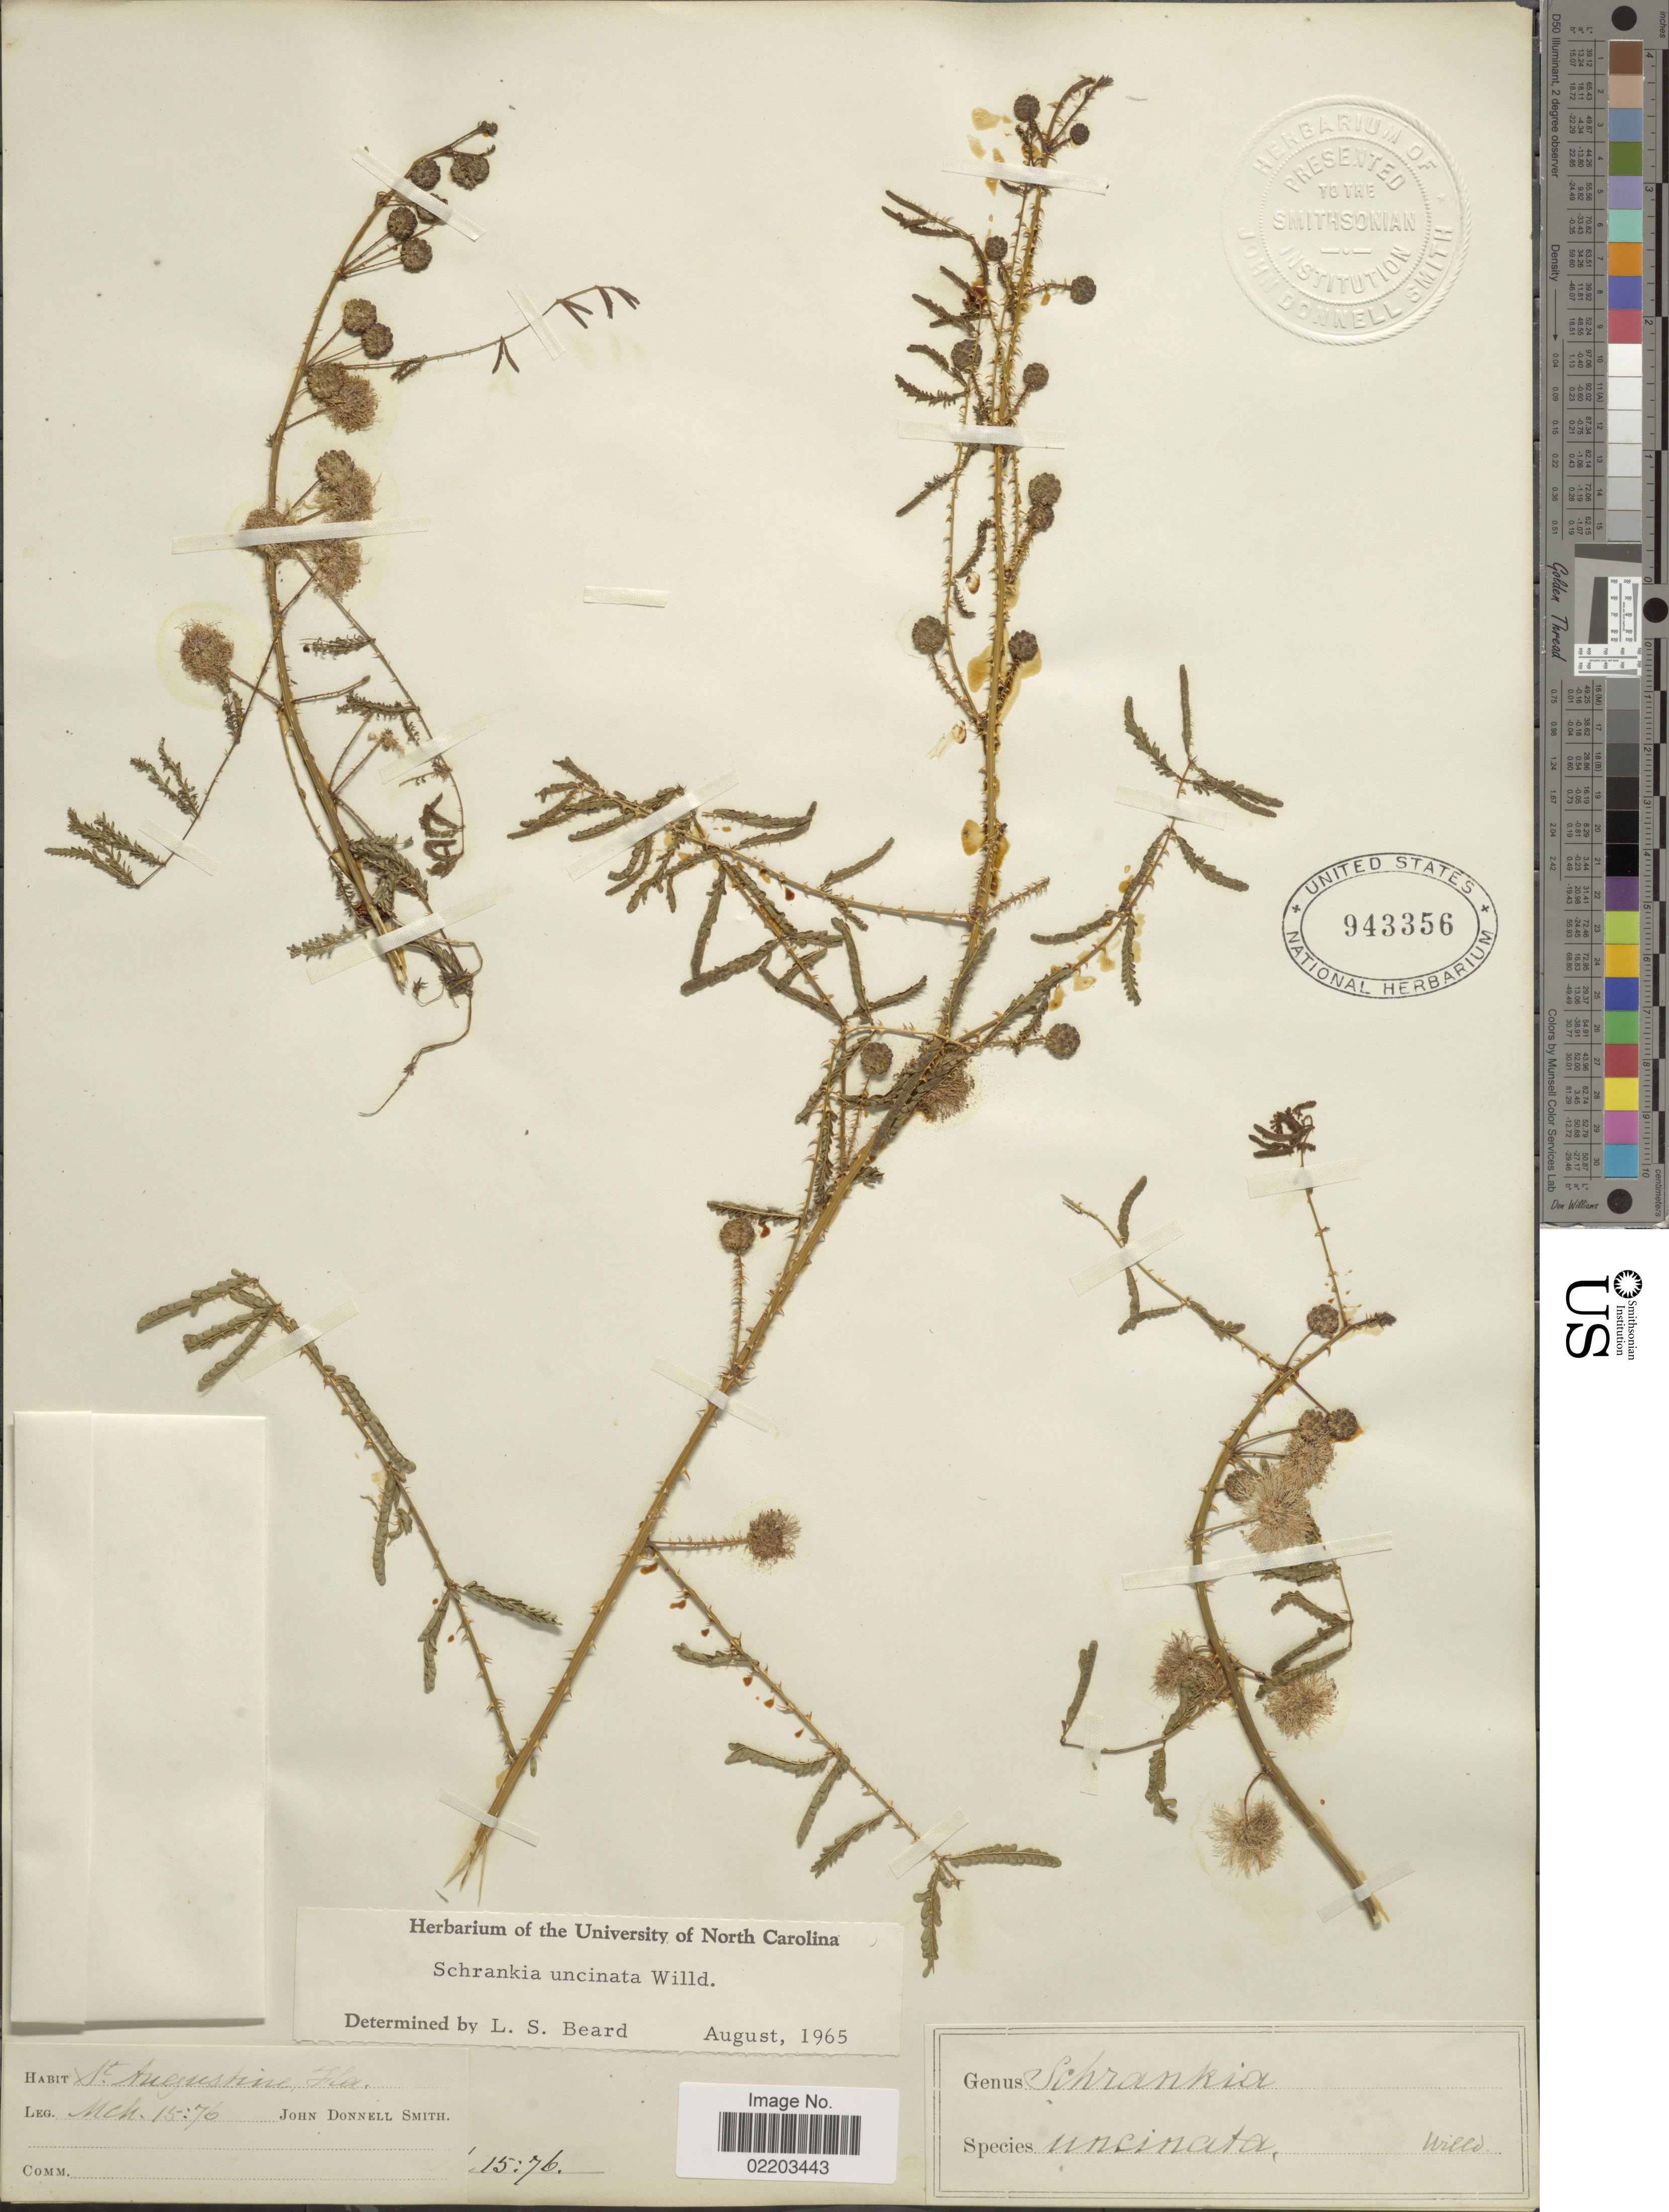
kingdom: Plantae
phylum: Tracheophyta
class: Magnoliopsida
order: Fabales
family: Fabaceae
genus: Mimosa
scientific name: Mimosa floridana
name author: (Chapm.) Weakley & Flores-Cruz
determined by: Strong, M. T., (US), Smithsonian Institution - National Museum of Natural History (UNITED STATES)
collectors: J. Donnell Smith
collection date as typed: Transcribed d/m/y: 15/3/76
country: United States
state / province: Florida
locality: St Augustine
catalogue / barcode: US 943356